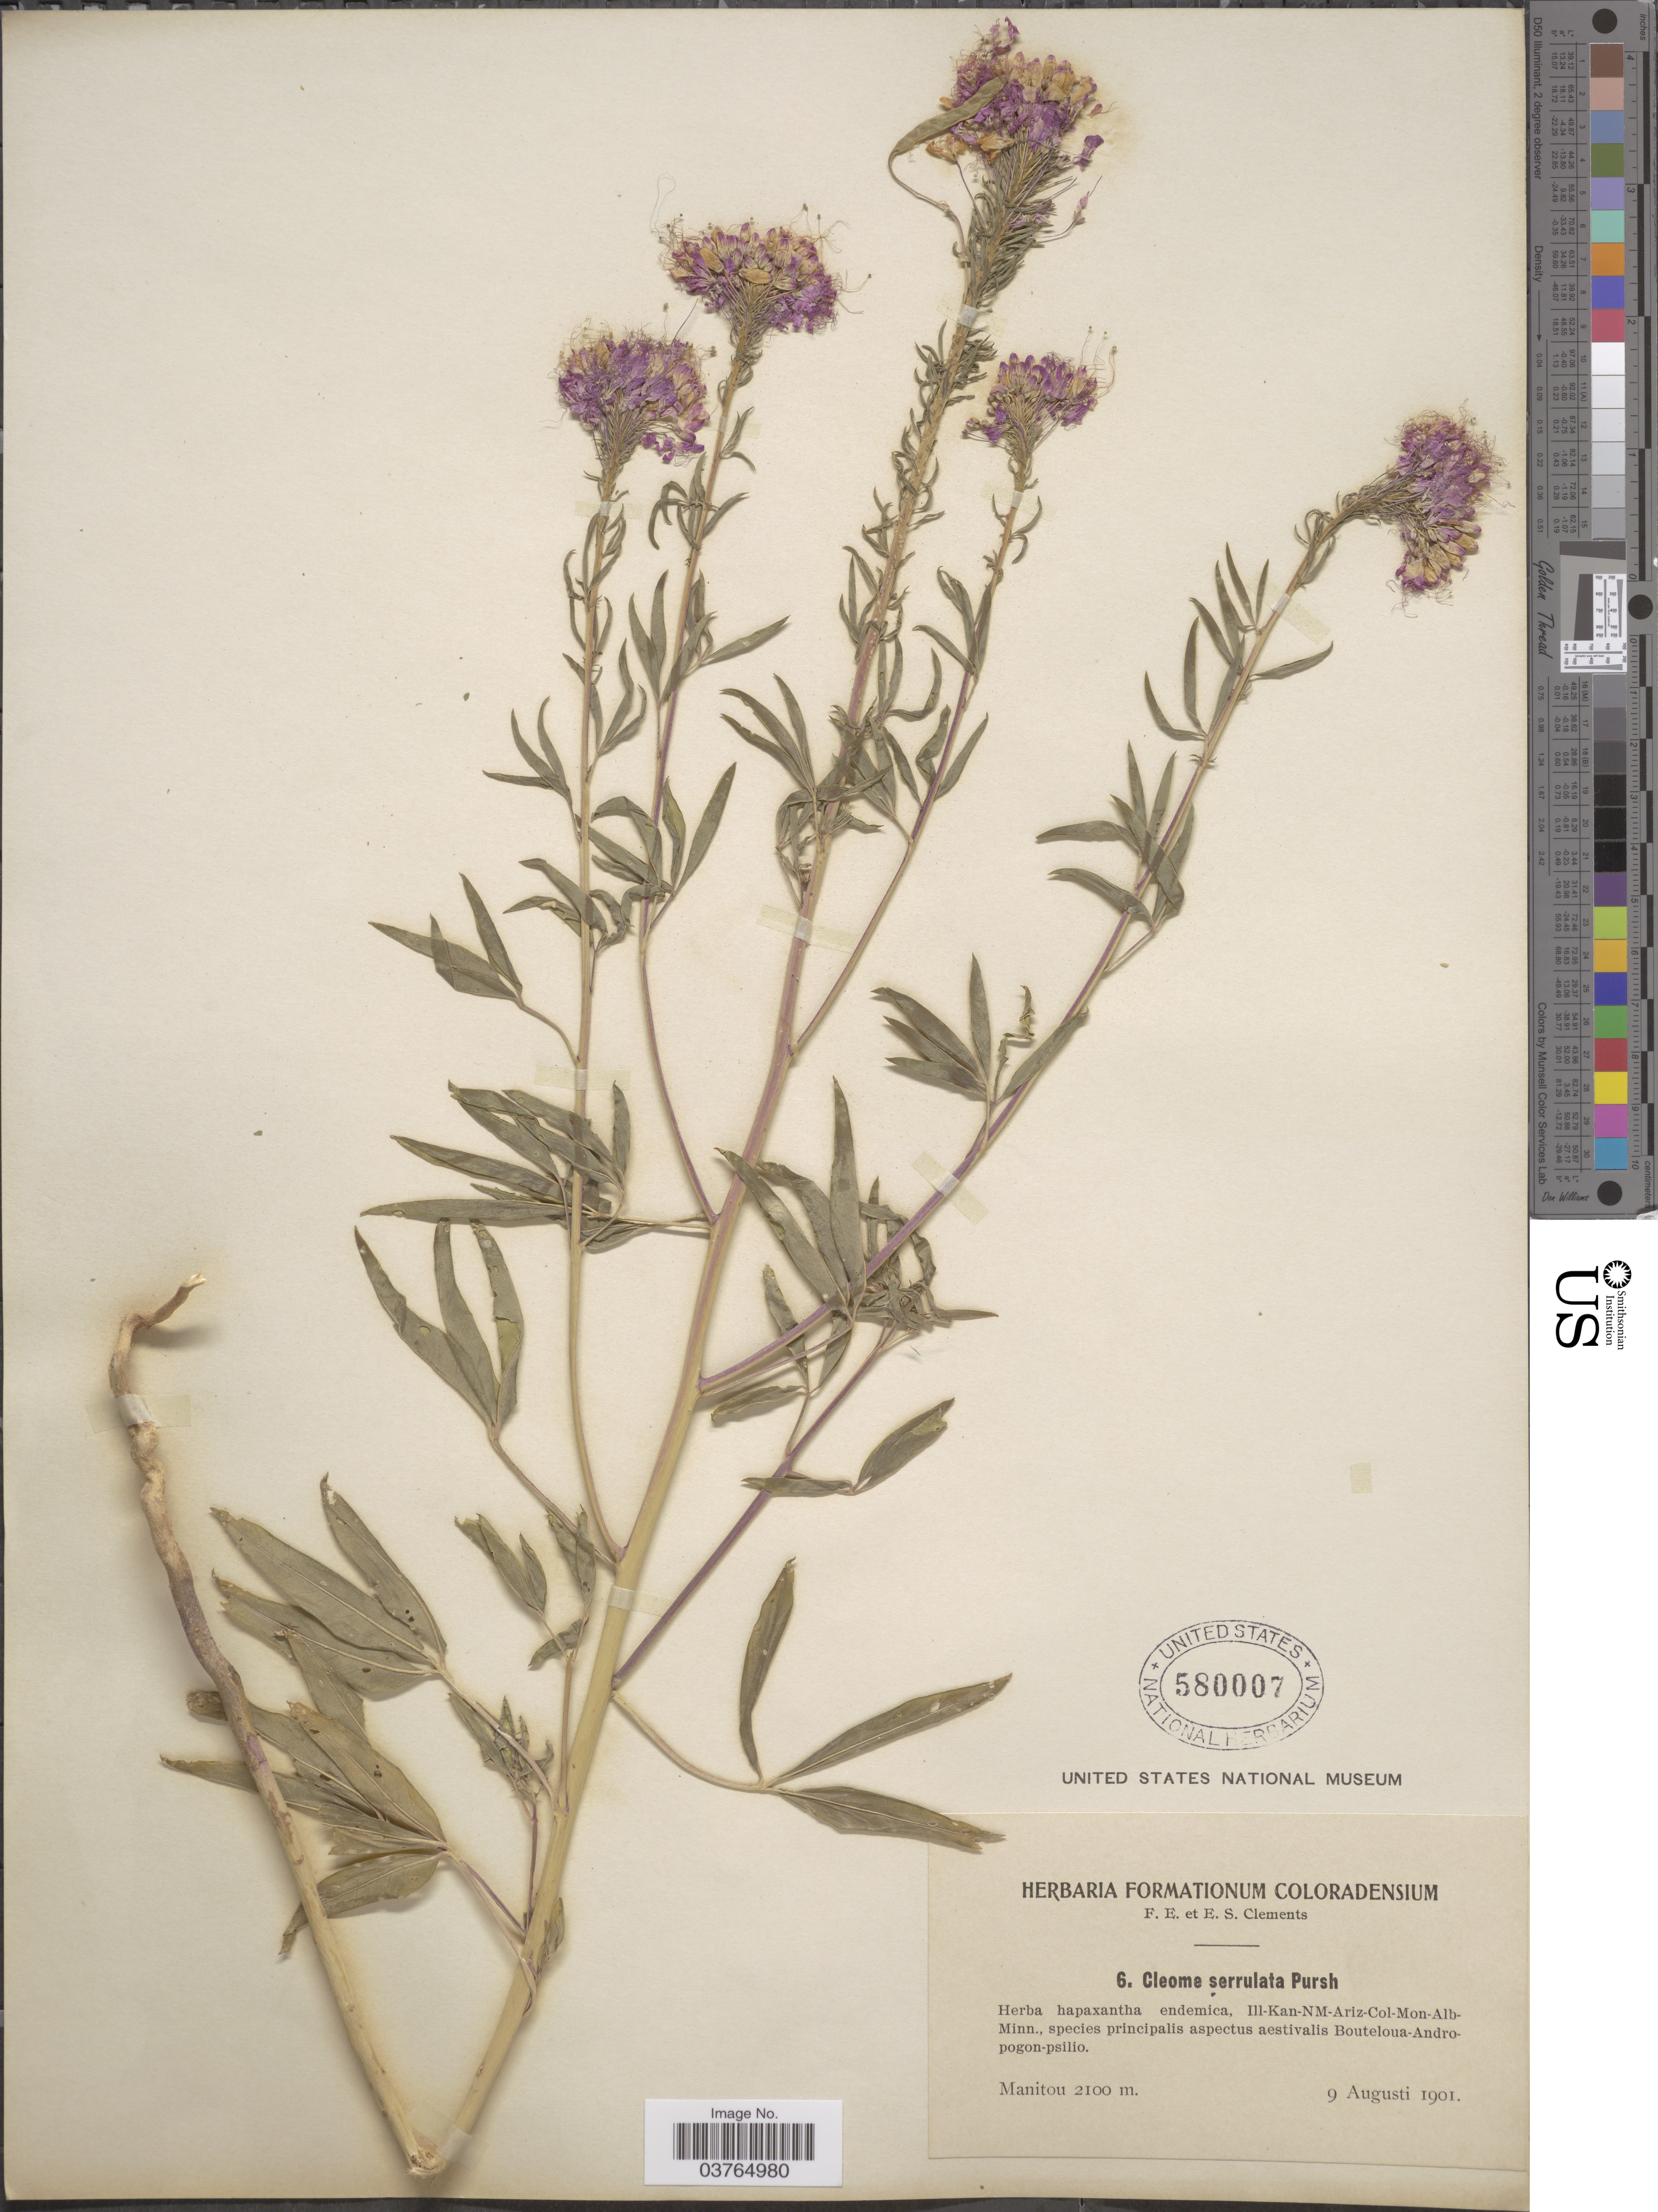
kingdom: Plantae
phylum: Tracheophyta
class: Magnoliopsida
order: Brassicales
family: Cleomaceae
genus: Cleomella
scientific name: Cleomella serrulata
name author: (Pursh) Roalson & J.C. Hall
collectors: F. E. Clements & E. S. Clements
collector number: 6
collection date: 1901-08-09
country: United States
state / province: Colorado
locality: Manitou.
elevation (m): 2100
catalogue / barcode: US 580007